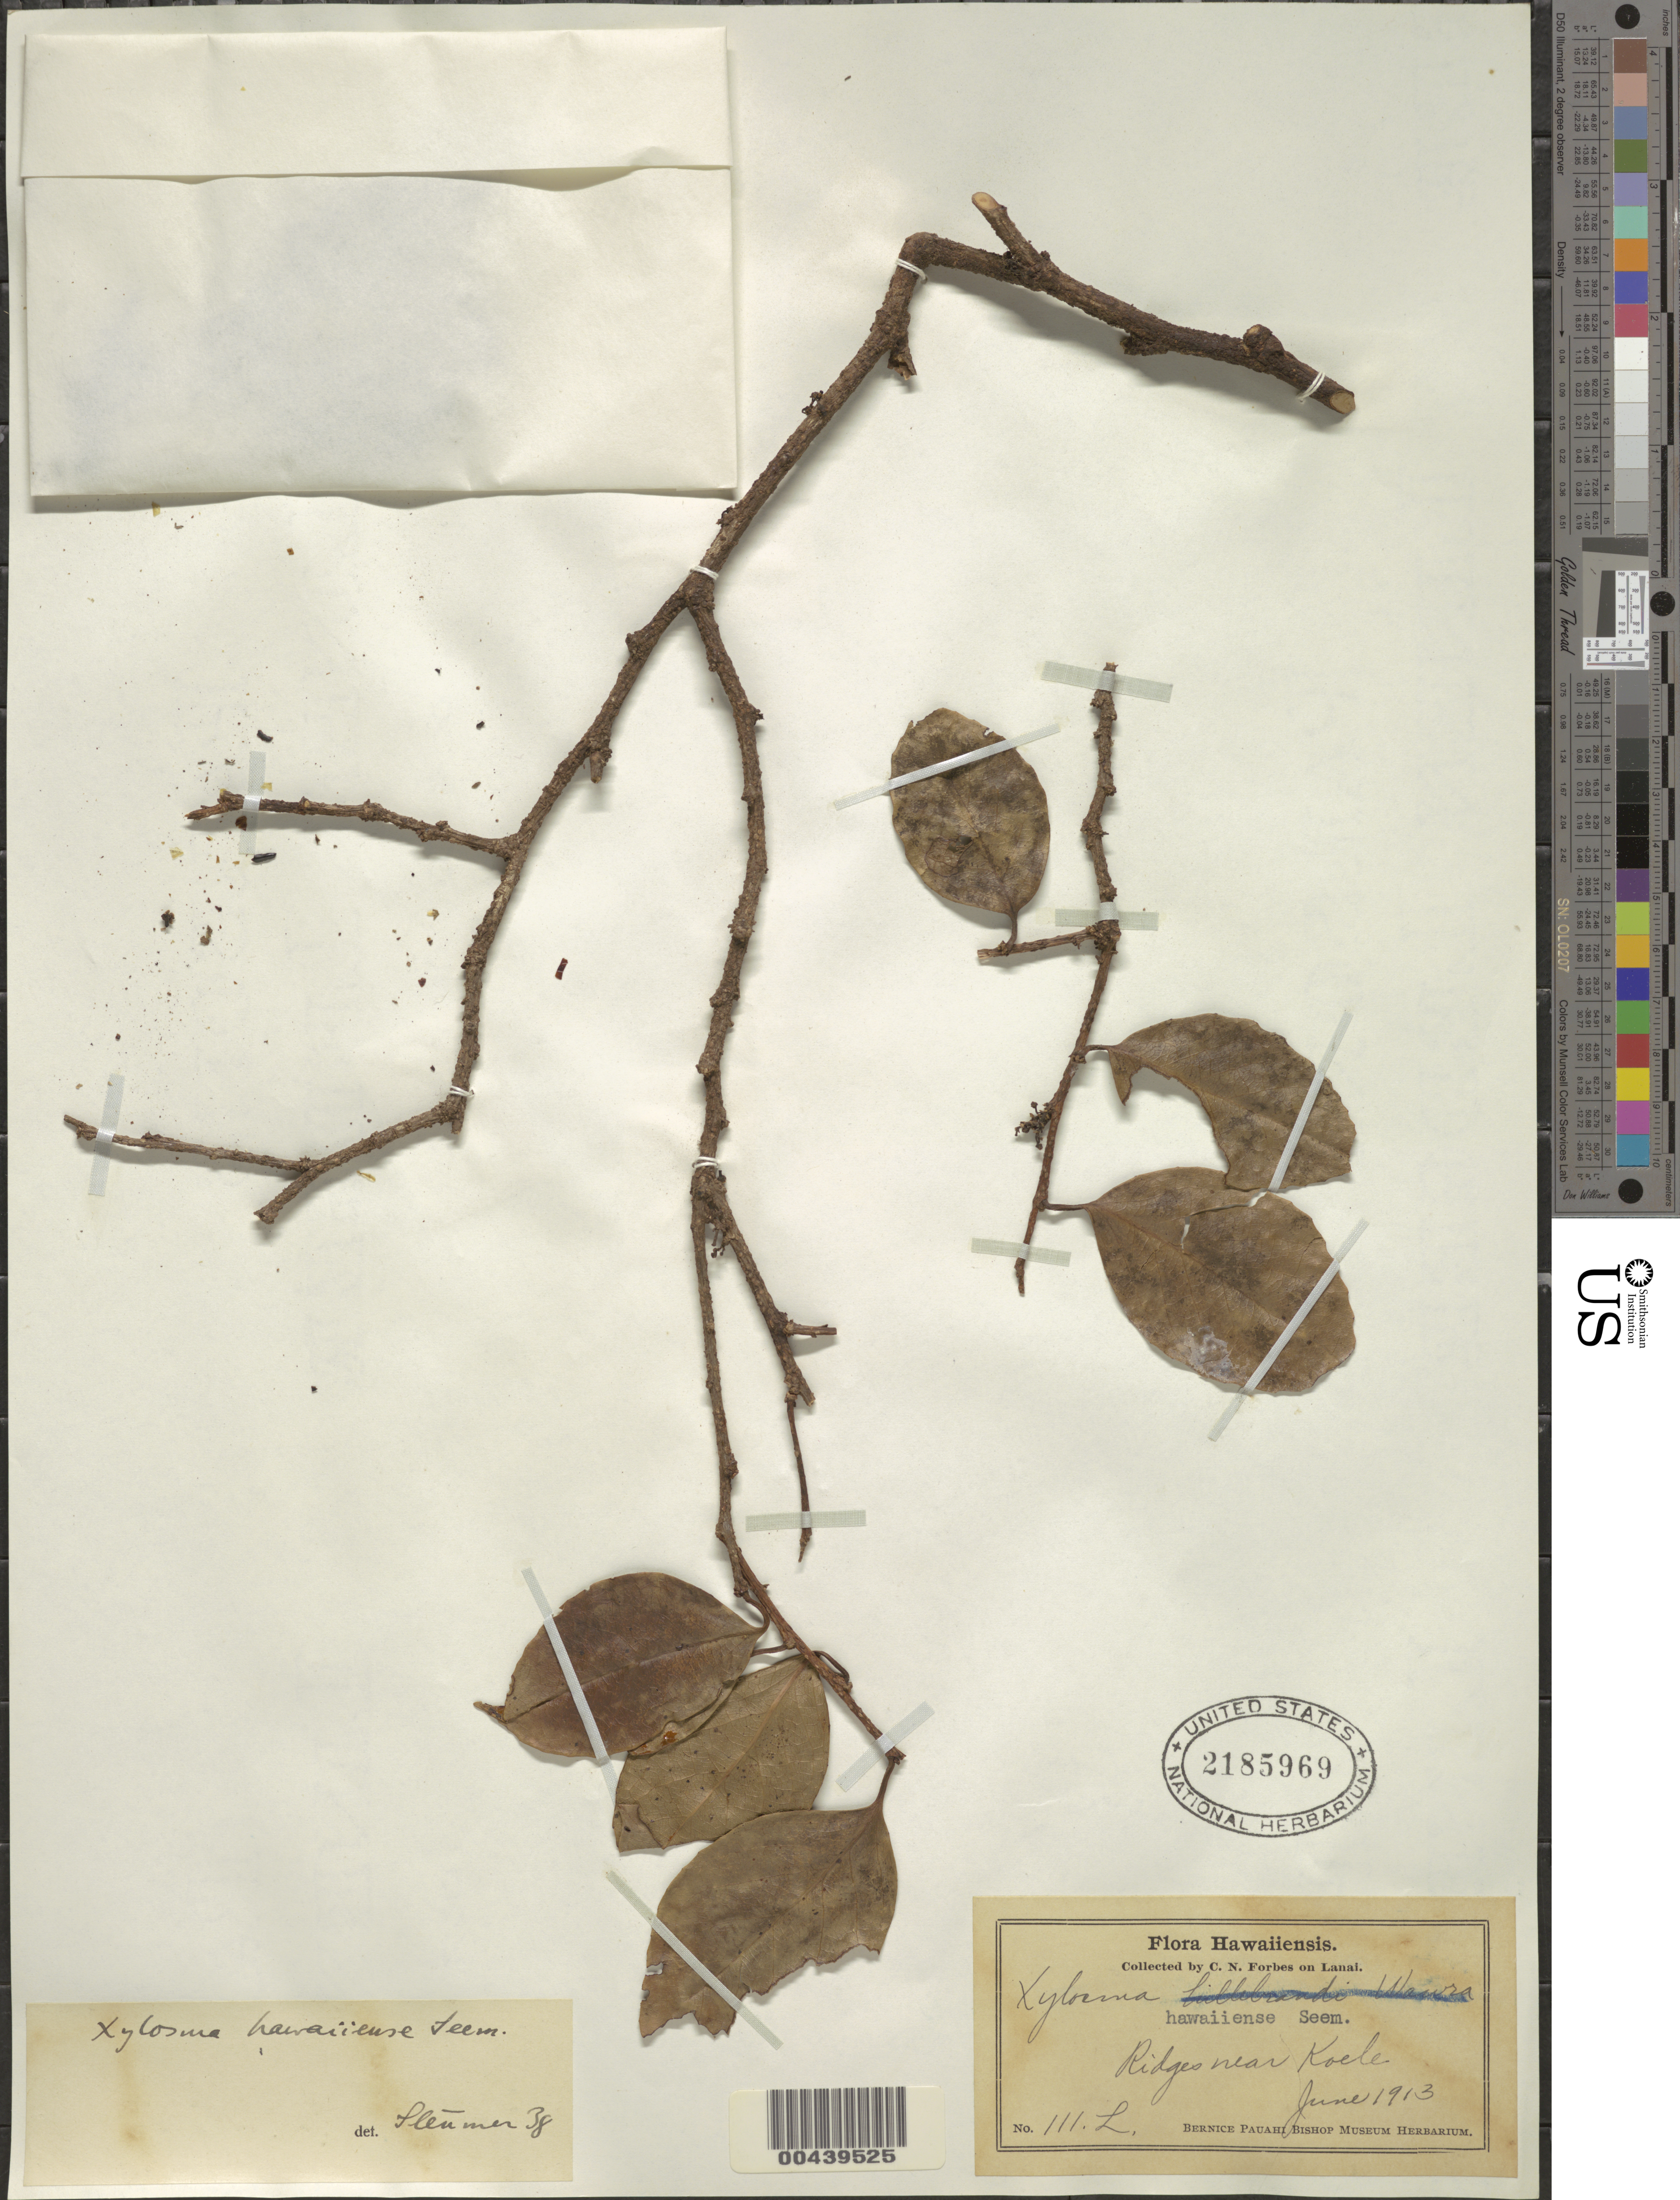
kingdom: Plantae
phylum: Tracheophyta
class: Magnoliopsida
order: Malpighiales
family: Salicaceae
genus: Xylosma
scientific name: Xylosma hawaiensis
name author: Seem.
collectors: C. N. Forbes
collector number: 111.L.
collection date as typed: Jun 1913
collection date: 1913-06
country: United States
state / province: Hawaii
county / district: Maui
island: Lana'i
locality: Ridges near Koele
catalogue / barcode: US 2185969